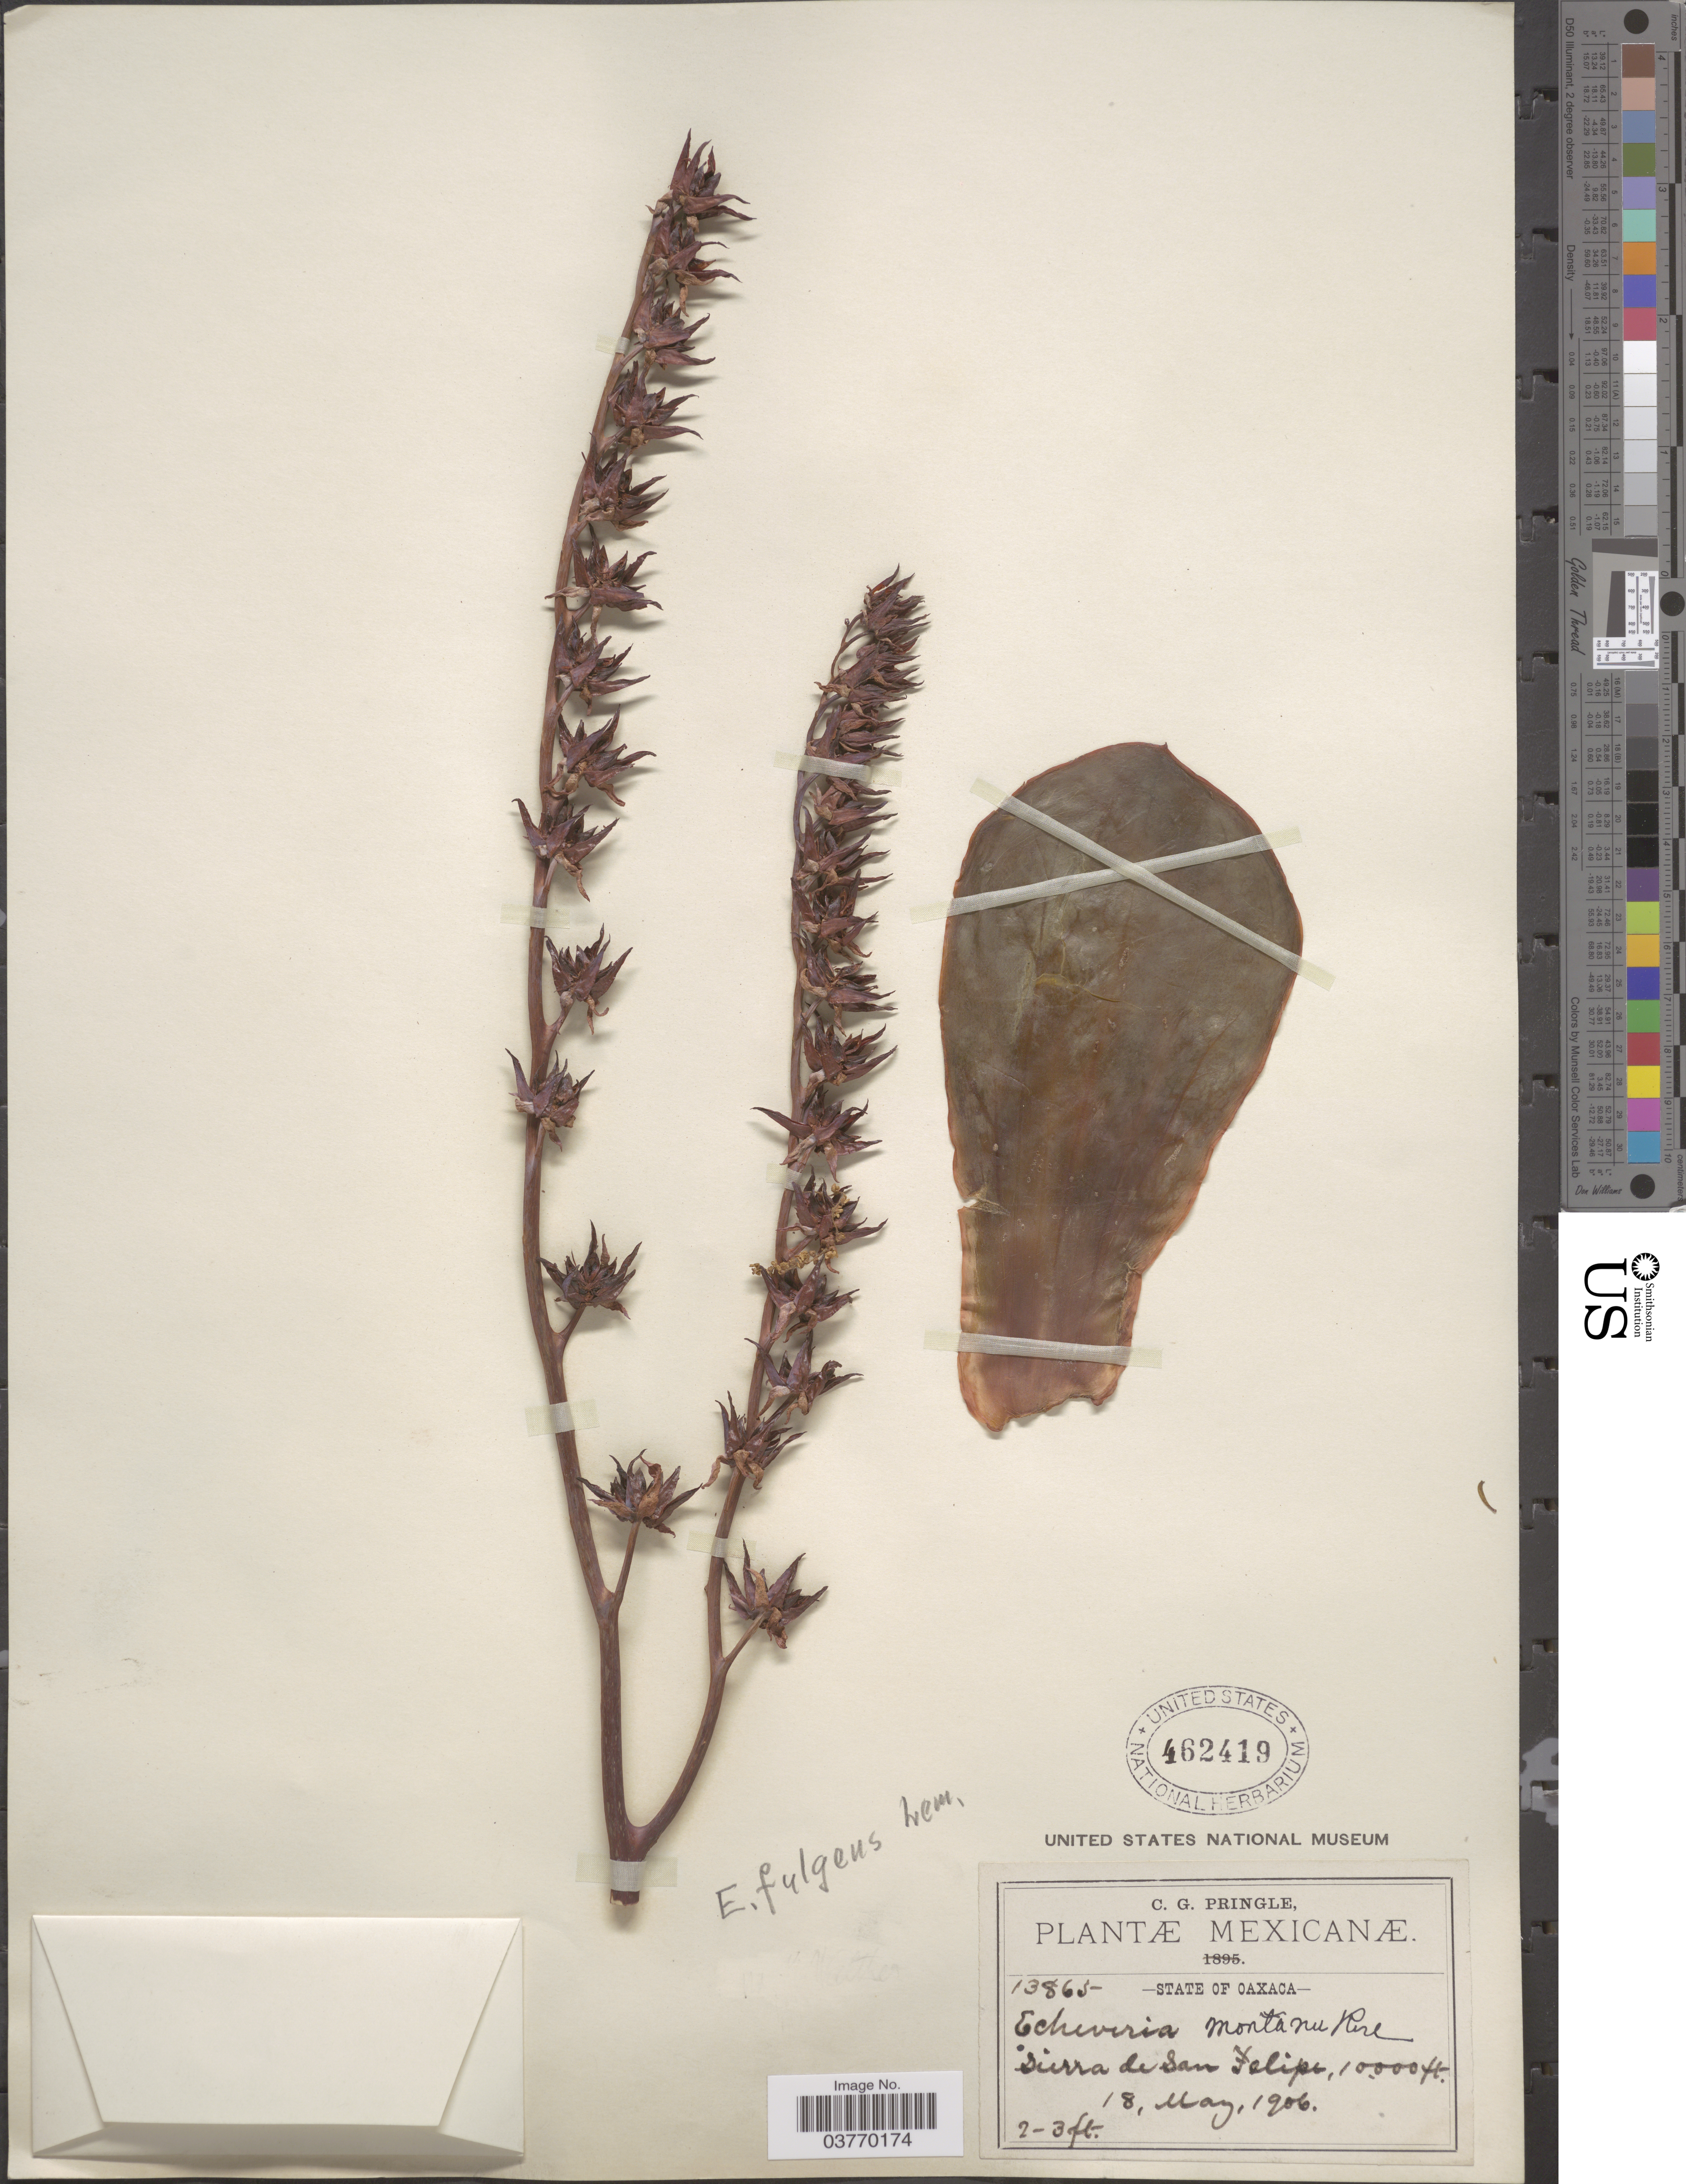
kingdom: Plantae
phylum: Tracheophyta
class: Magnoliopsida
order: Saxifragales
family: Crassulaceae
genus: Echeveria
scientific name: Echeveria fulgens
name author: Lem.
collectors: C. G. Pringle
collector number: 13865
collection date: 1906-05-18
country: Mexico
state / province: Oaxaca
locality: Sierra de San Felipe.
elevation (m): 3048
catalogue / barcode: US 462419